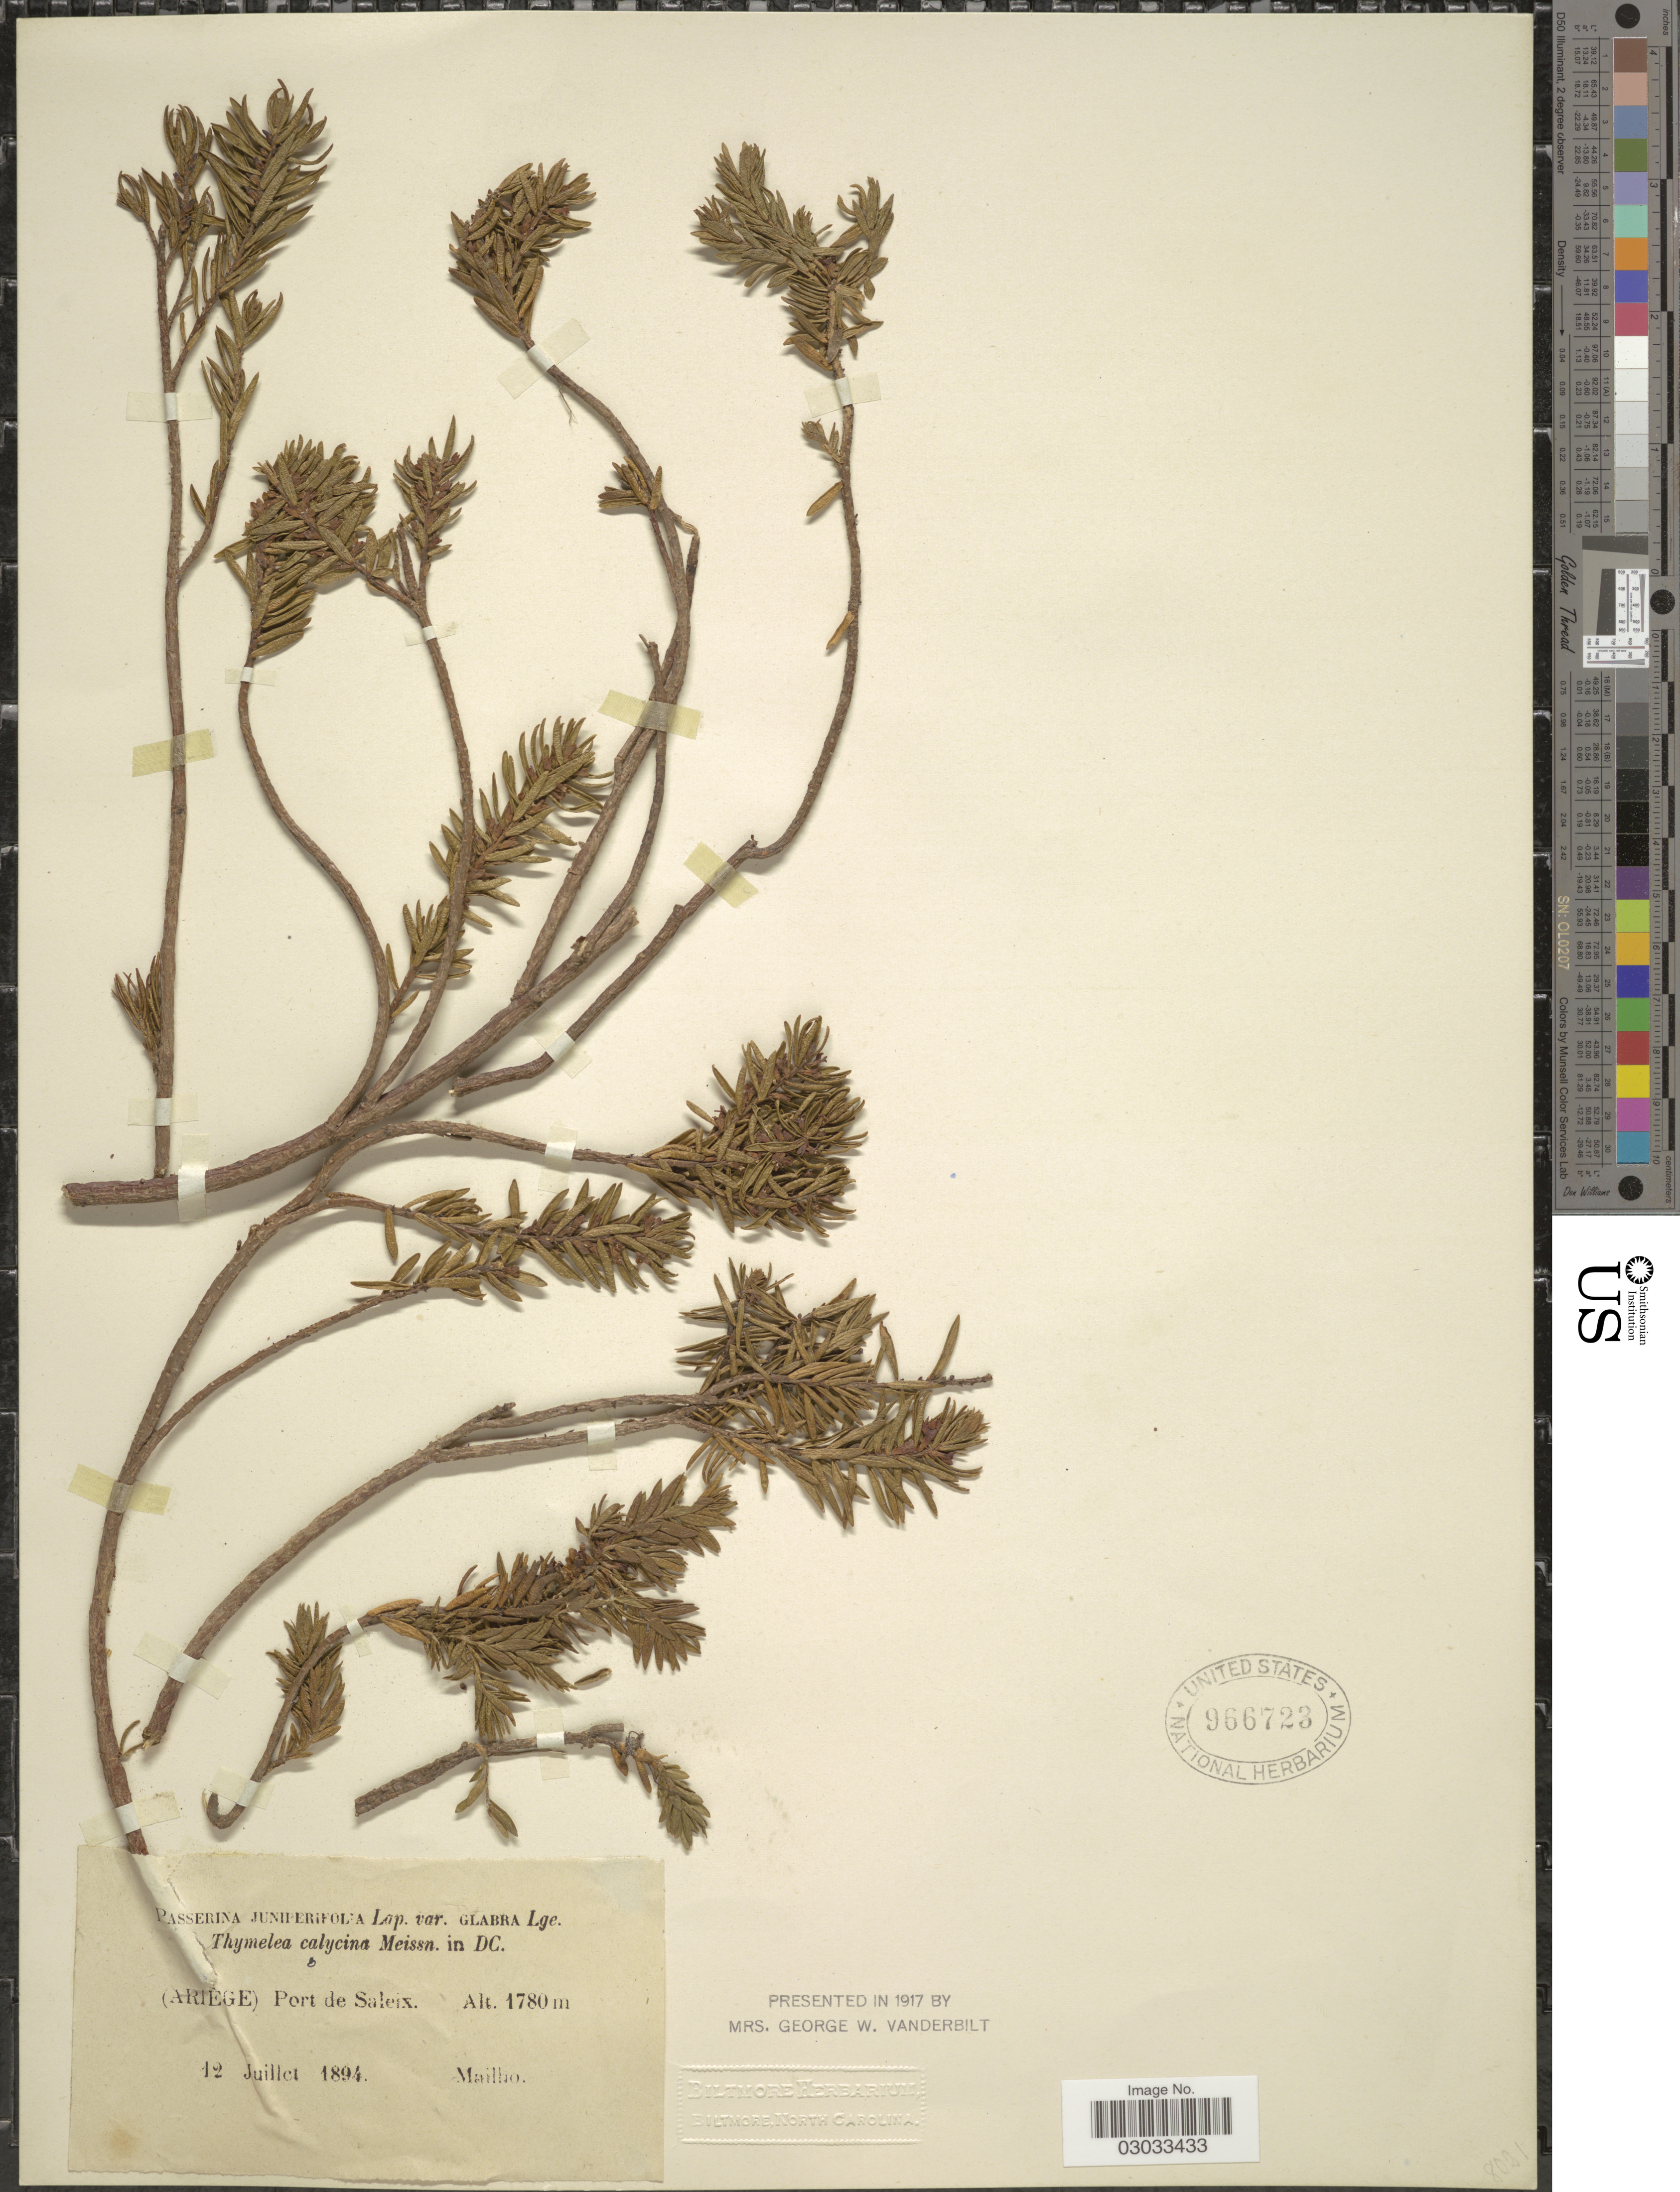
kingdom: Plantae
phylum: Tracheophyta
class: Magnoliopsida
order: Malvales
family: Thymelaeaceae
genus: Thymelaea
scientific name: Thymelaea calycina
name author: (Lapeyr.) Meisn.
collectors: Mailho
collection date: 1894-07-12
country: France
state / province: Occitanie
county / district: Ariège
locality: (ARIÈGE). Port de Saleix.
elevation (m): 1780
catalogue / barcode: US 966723